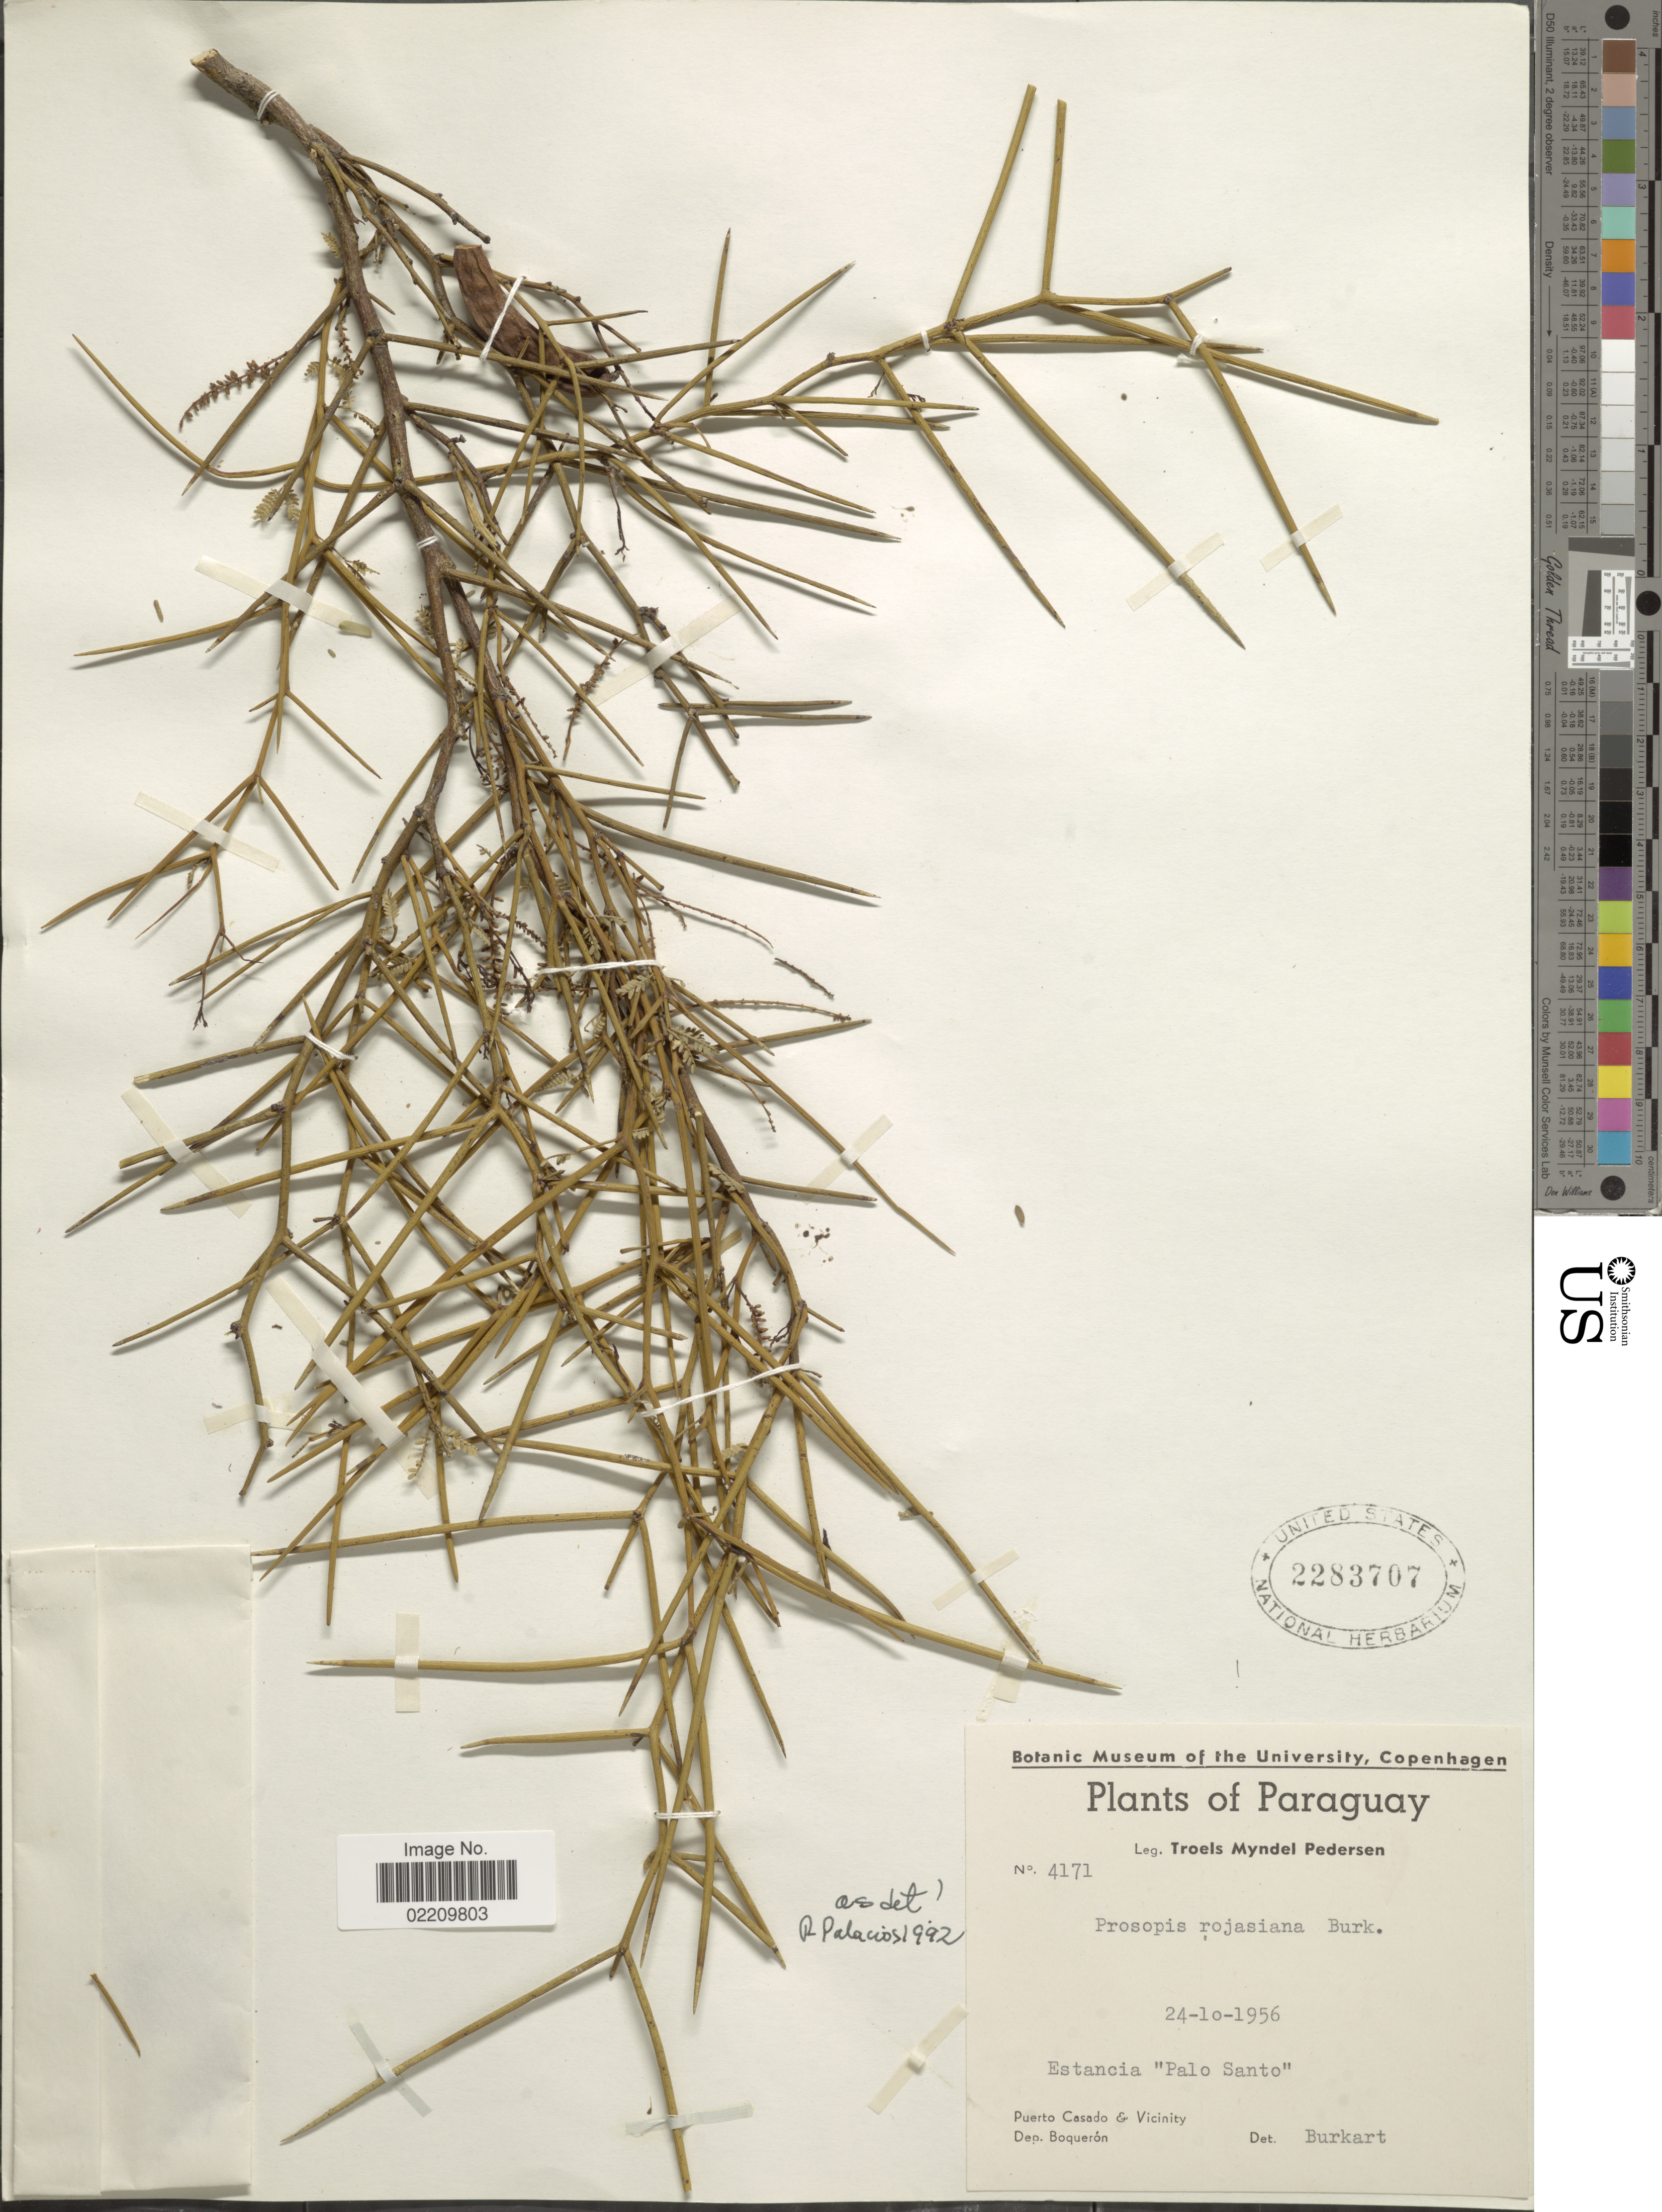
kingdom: Plantae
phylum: Tracheophyta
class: Magnoliopsida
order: Fabales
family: Fabaceae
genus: Neltuma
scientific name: Neltuma rojasiana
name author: (Burkart) C. E. Hughes & G.P. Lewis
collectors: T. Pederson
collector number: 4171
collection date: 1956-10-24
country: Paraguay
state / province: Boqueron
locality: Estancia "Palo Santo". Puerto Casado & Vicinity. Dep. Boquerón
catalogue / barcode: US 2283707